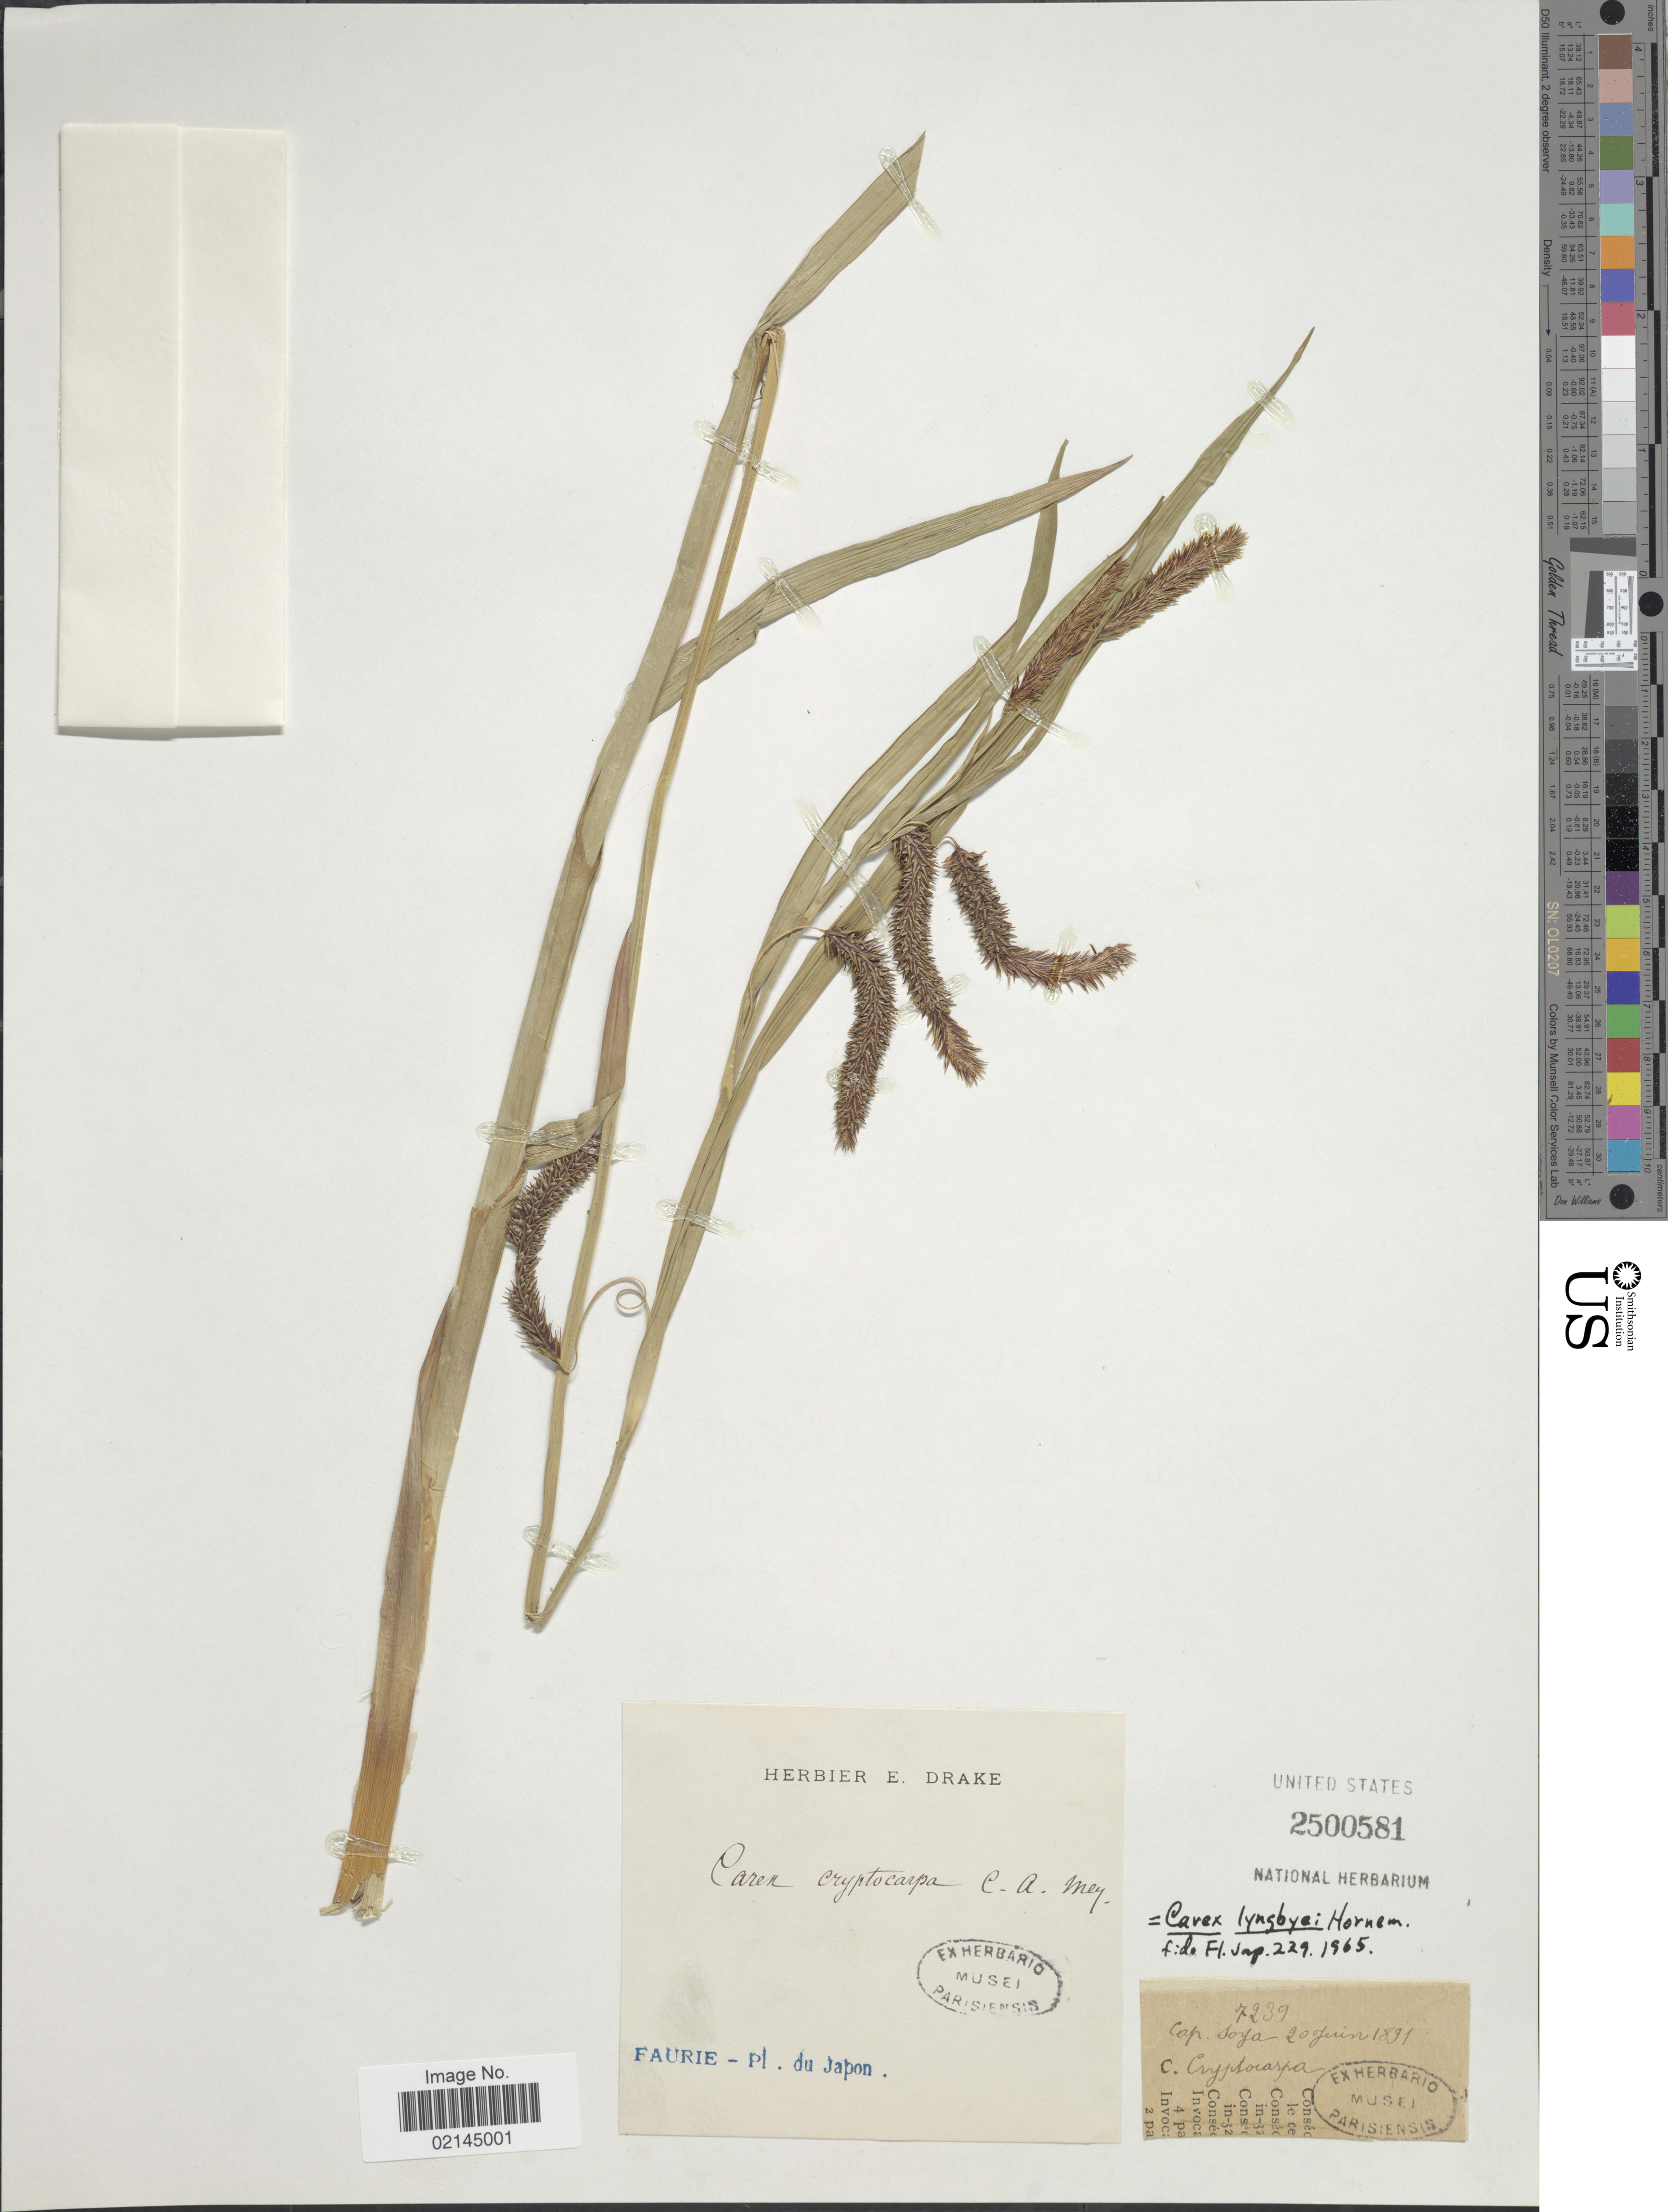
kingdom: Plantae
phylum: Tracheophyta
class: Liliopsida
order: Poales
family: Cyperaceae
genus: Carex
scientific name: Carex lyngbyei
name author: Hornem.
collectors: -. Faurie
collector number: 7239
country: Japan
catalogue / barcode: US 2500581